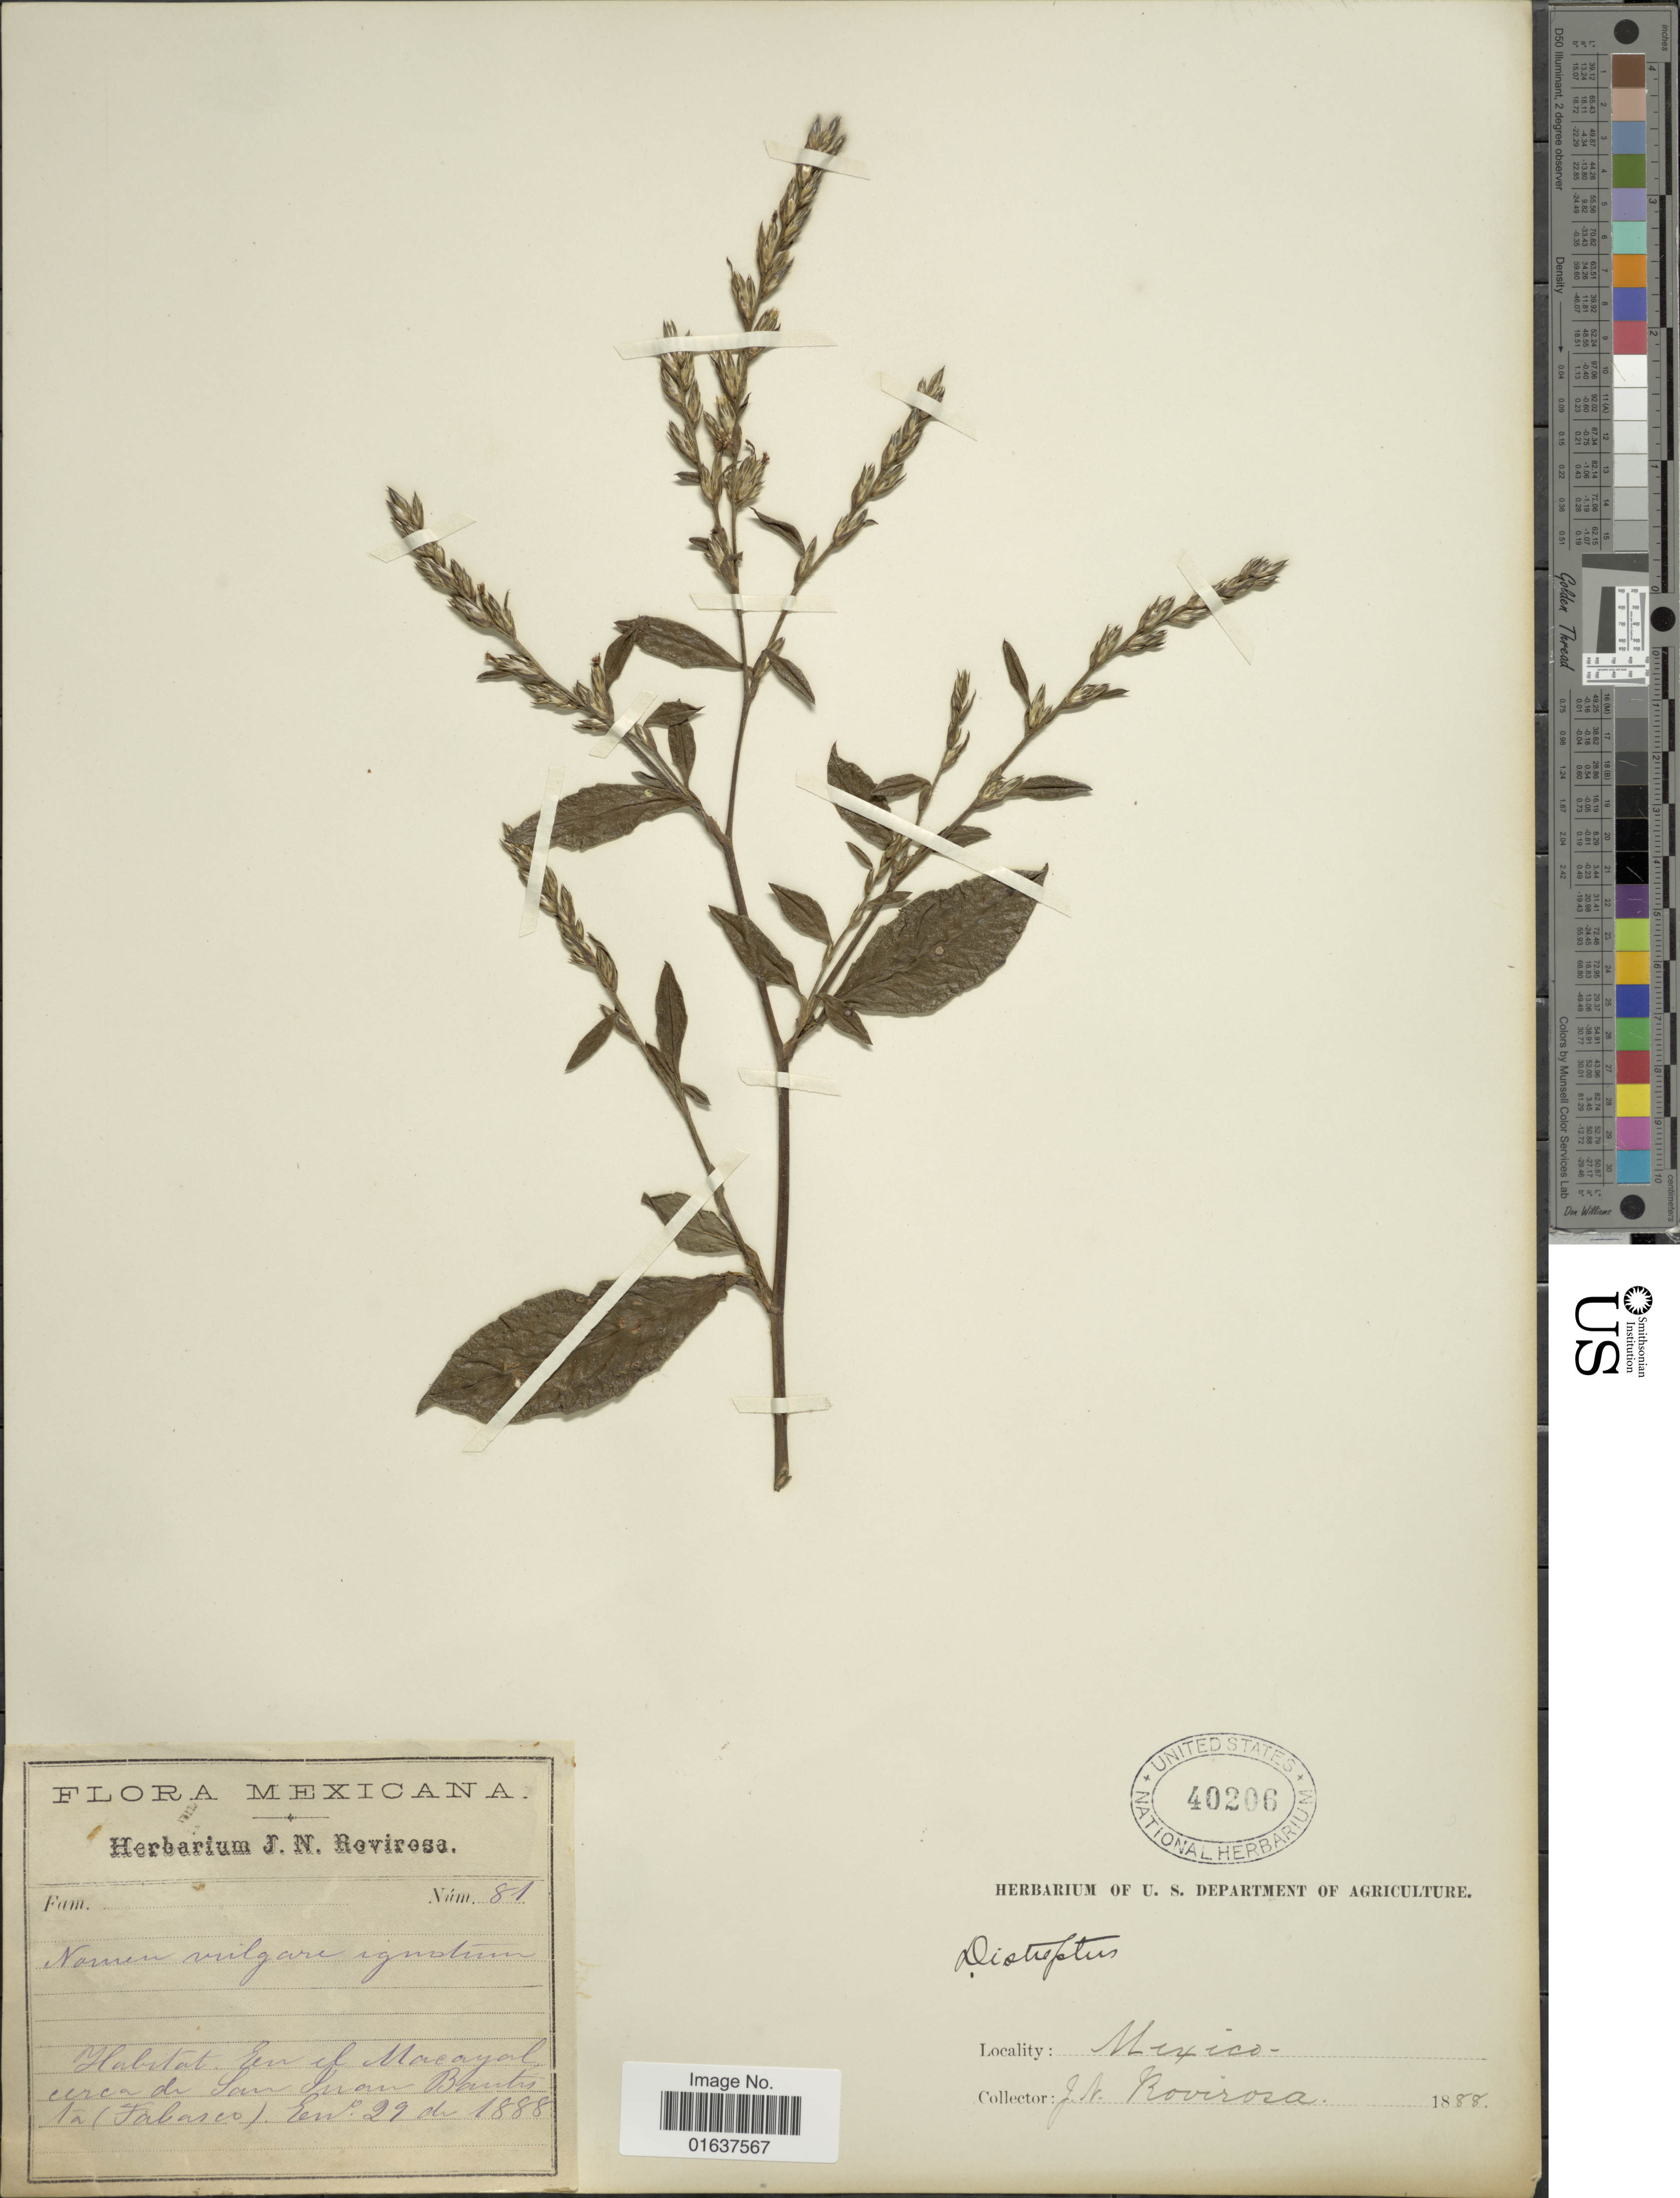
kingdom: Plantae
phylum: Tracheophyta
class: Magnoliopsida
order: Asterales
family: Asteraceae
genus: Pseudelephantopus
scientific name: Pseudelephantopus spicatus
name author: (Juss. ex Aubl.) C.F. Baker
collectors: J. N. Rovirosa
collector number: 81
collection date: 1888-01-29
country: Mexico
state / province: Tabasco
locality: En el Macayal cerca de San Knan Bantis La (Tabasco)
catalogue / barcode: US 40206